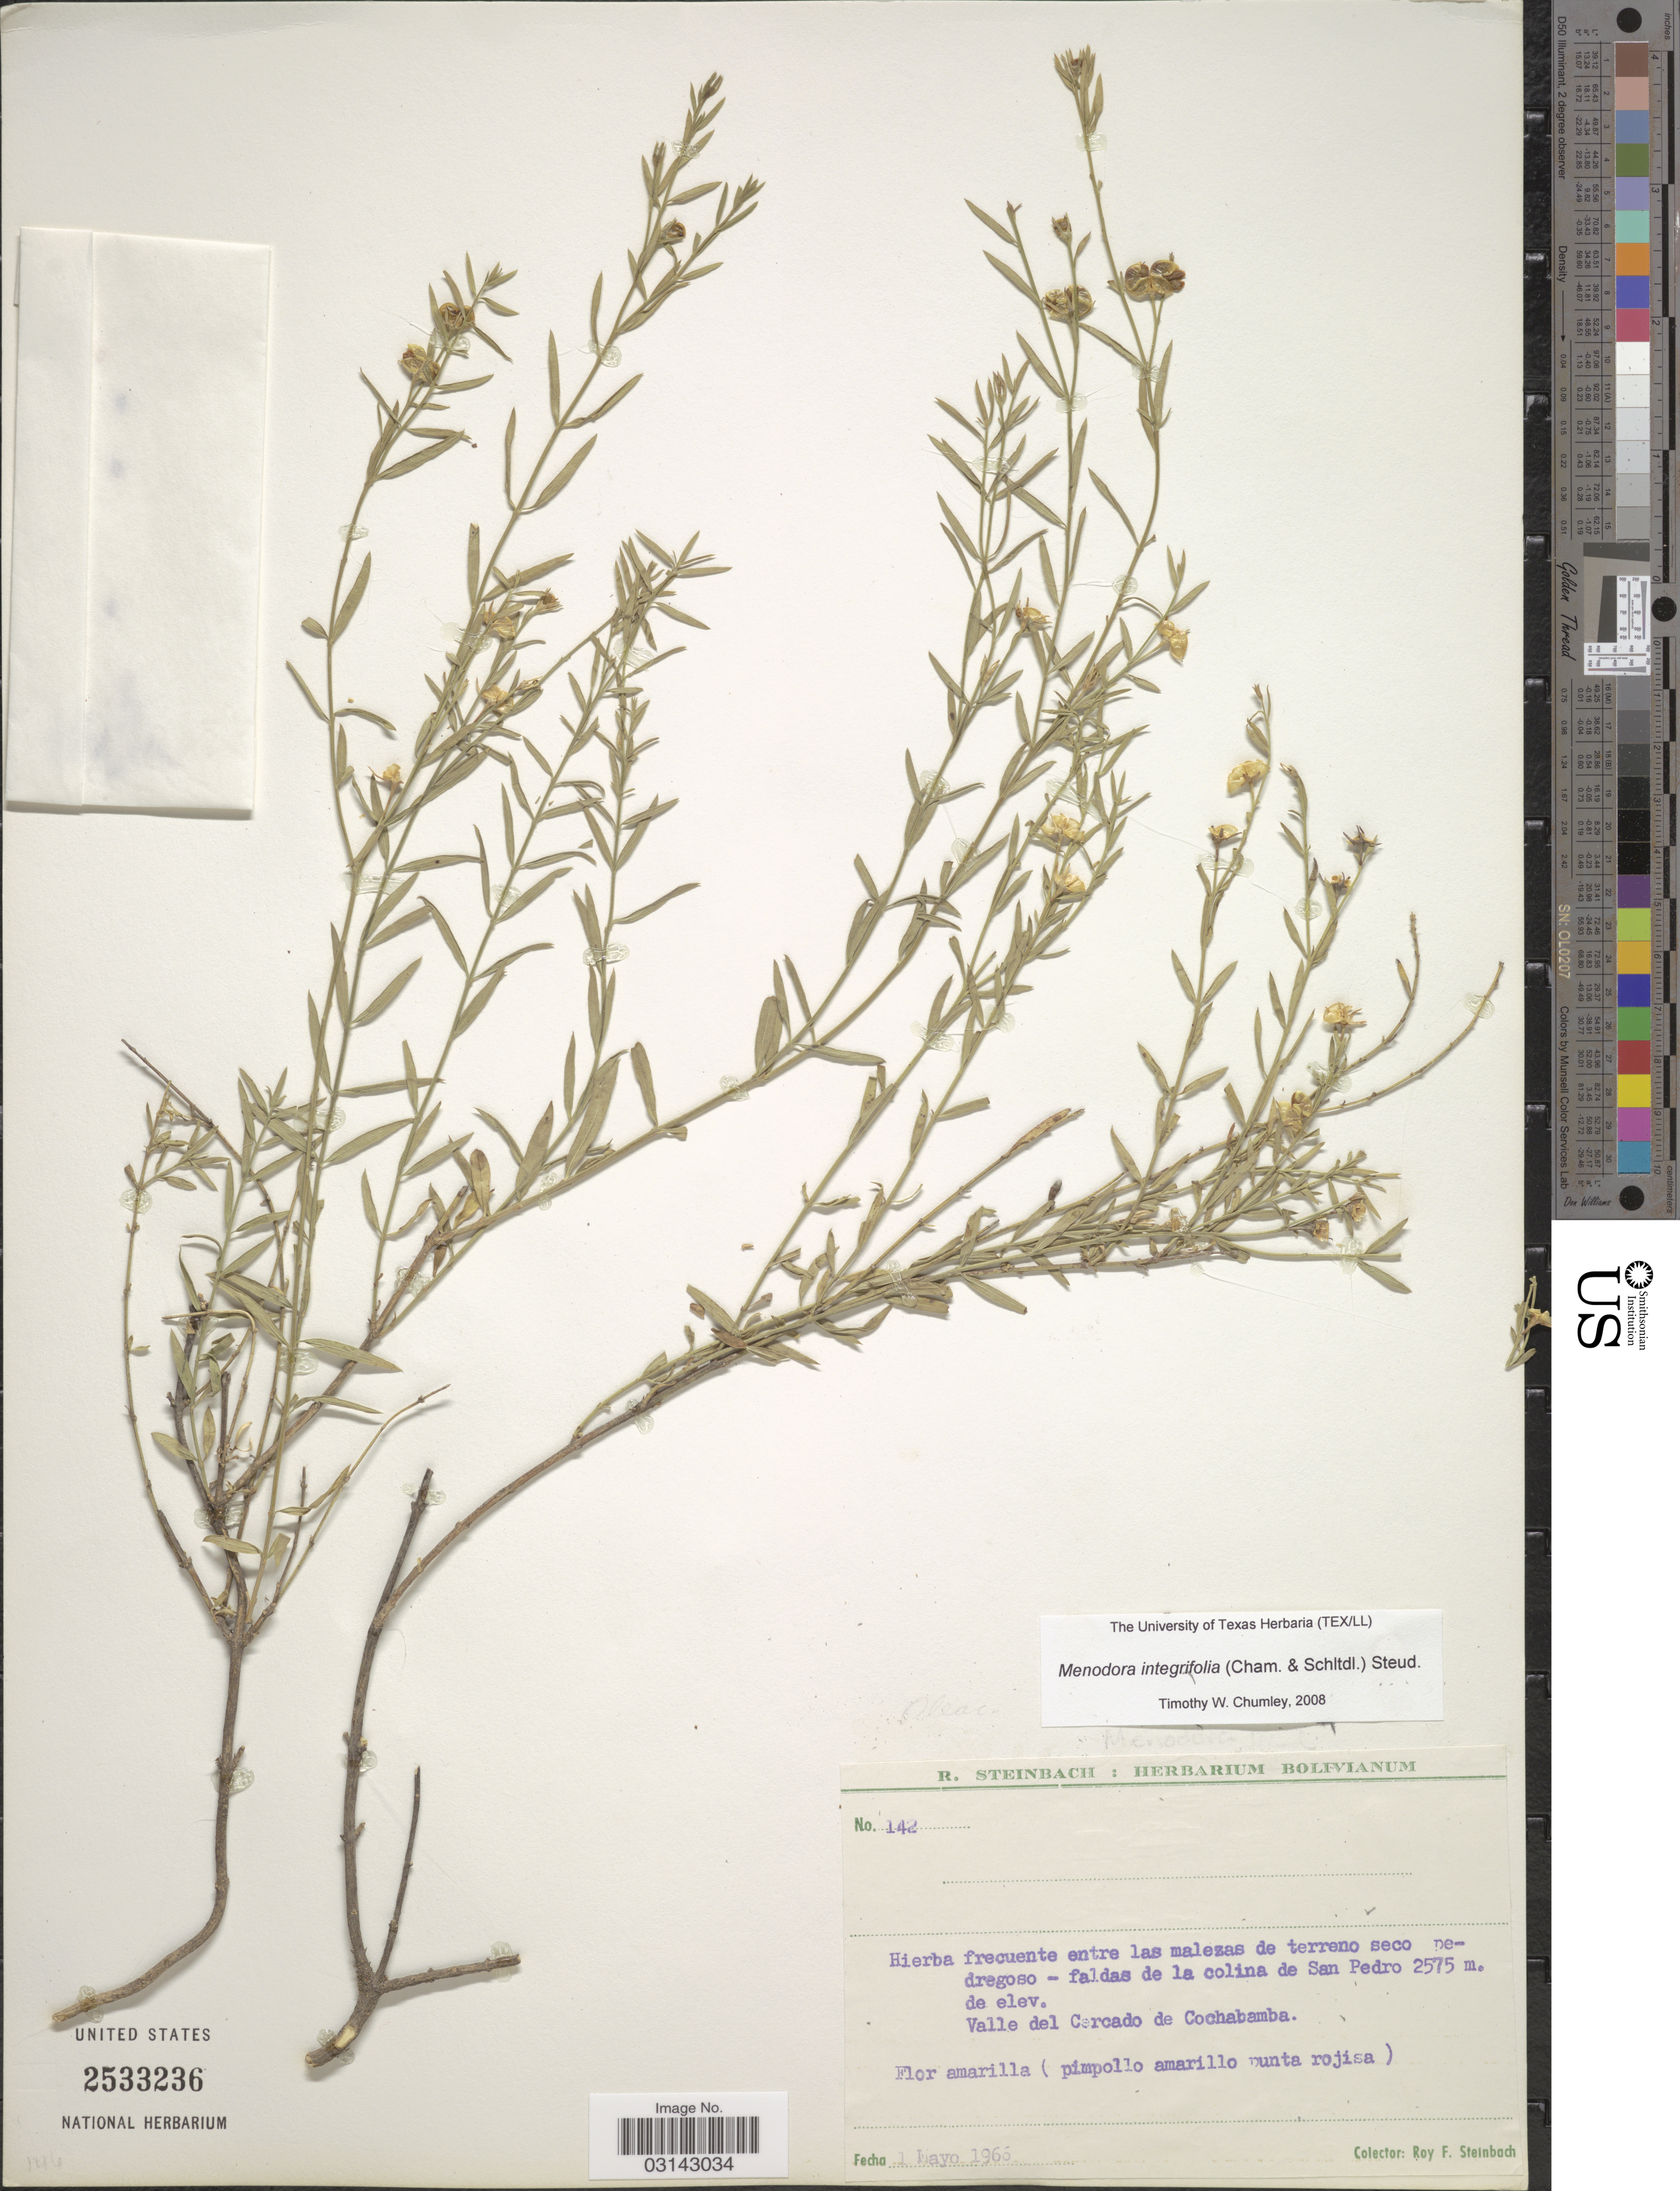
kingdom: Plantae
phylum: Tracheophyta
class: Magnoliopsida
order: Lamiales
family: Oleaceae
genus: Menodora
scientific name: Menodora integrifolia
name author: (Cham. & Schltdl.) Steud.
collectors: R. F. Steinbach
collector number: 142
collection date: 1966-05-01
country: Bolivia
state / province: Cochabamba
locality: Faldas de la colina de San Pedro. Valle del Cercado de Cochabamba.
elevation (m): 2575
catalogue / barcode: US 2533236